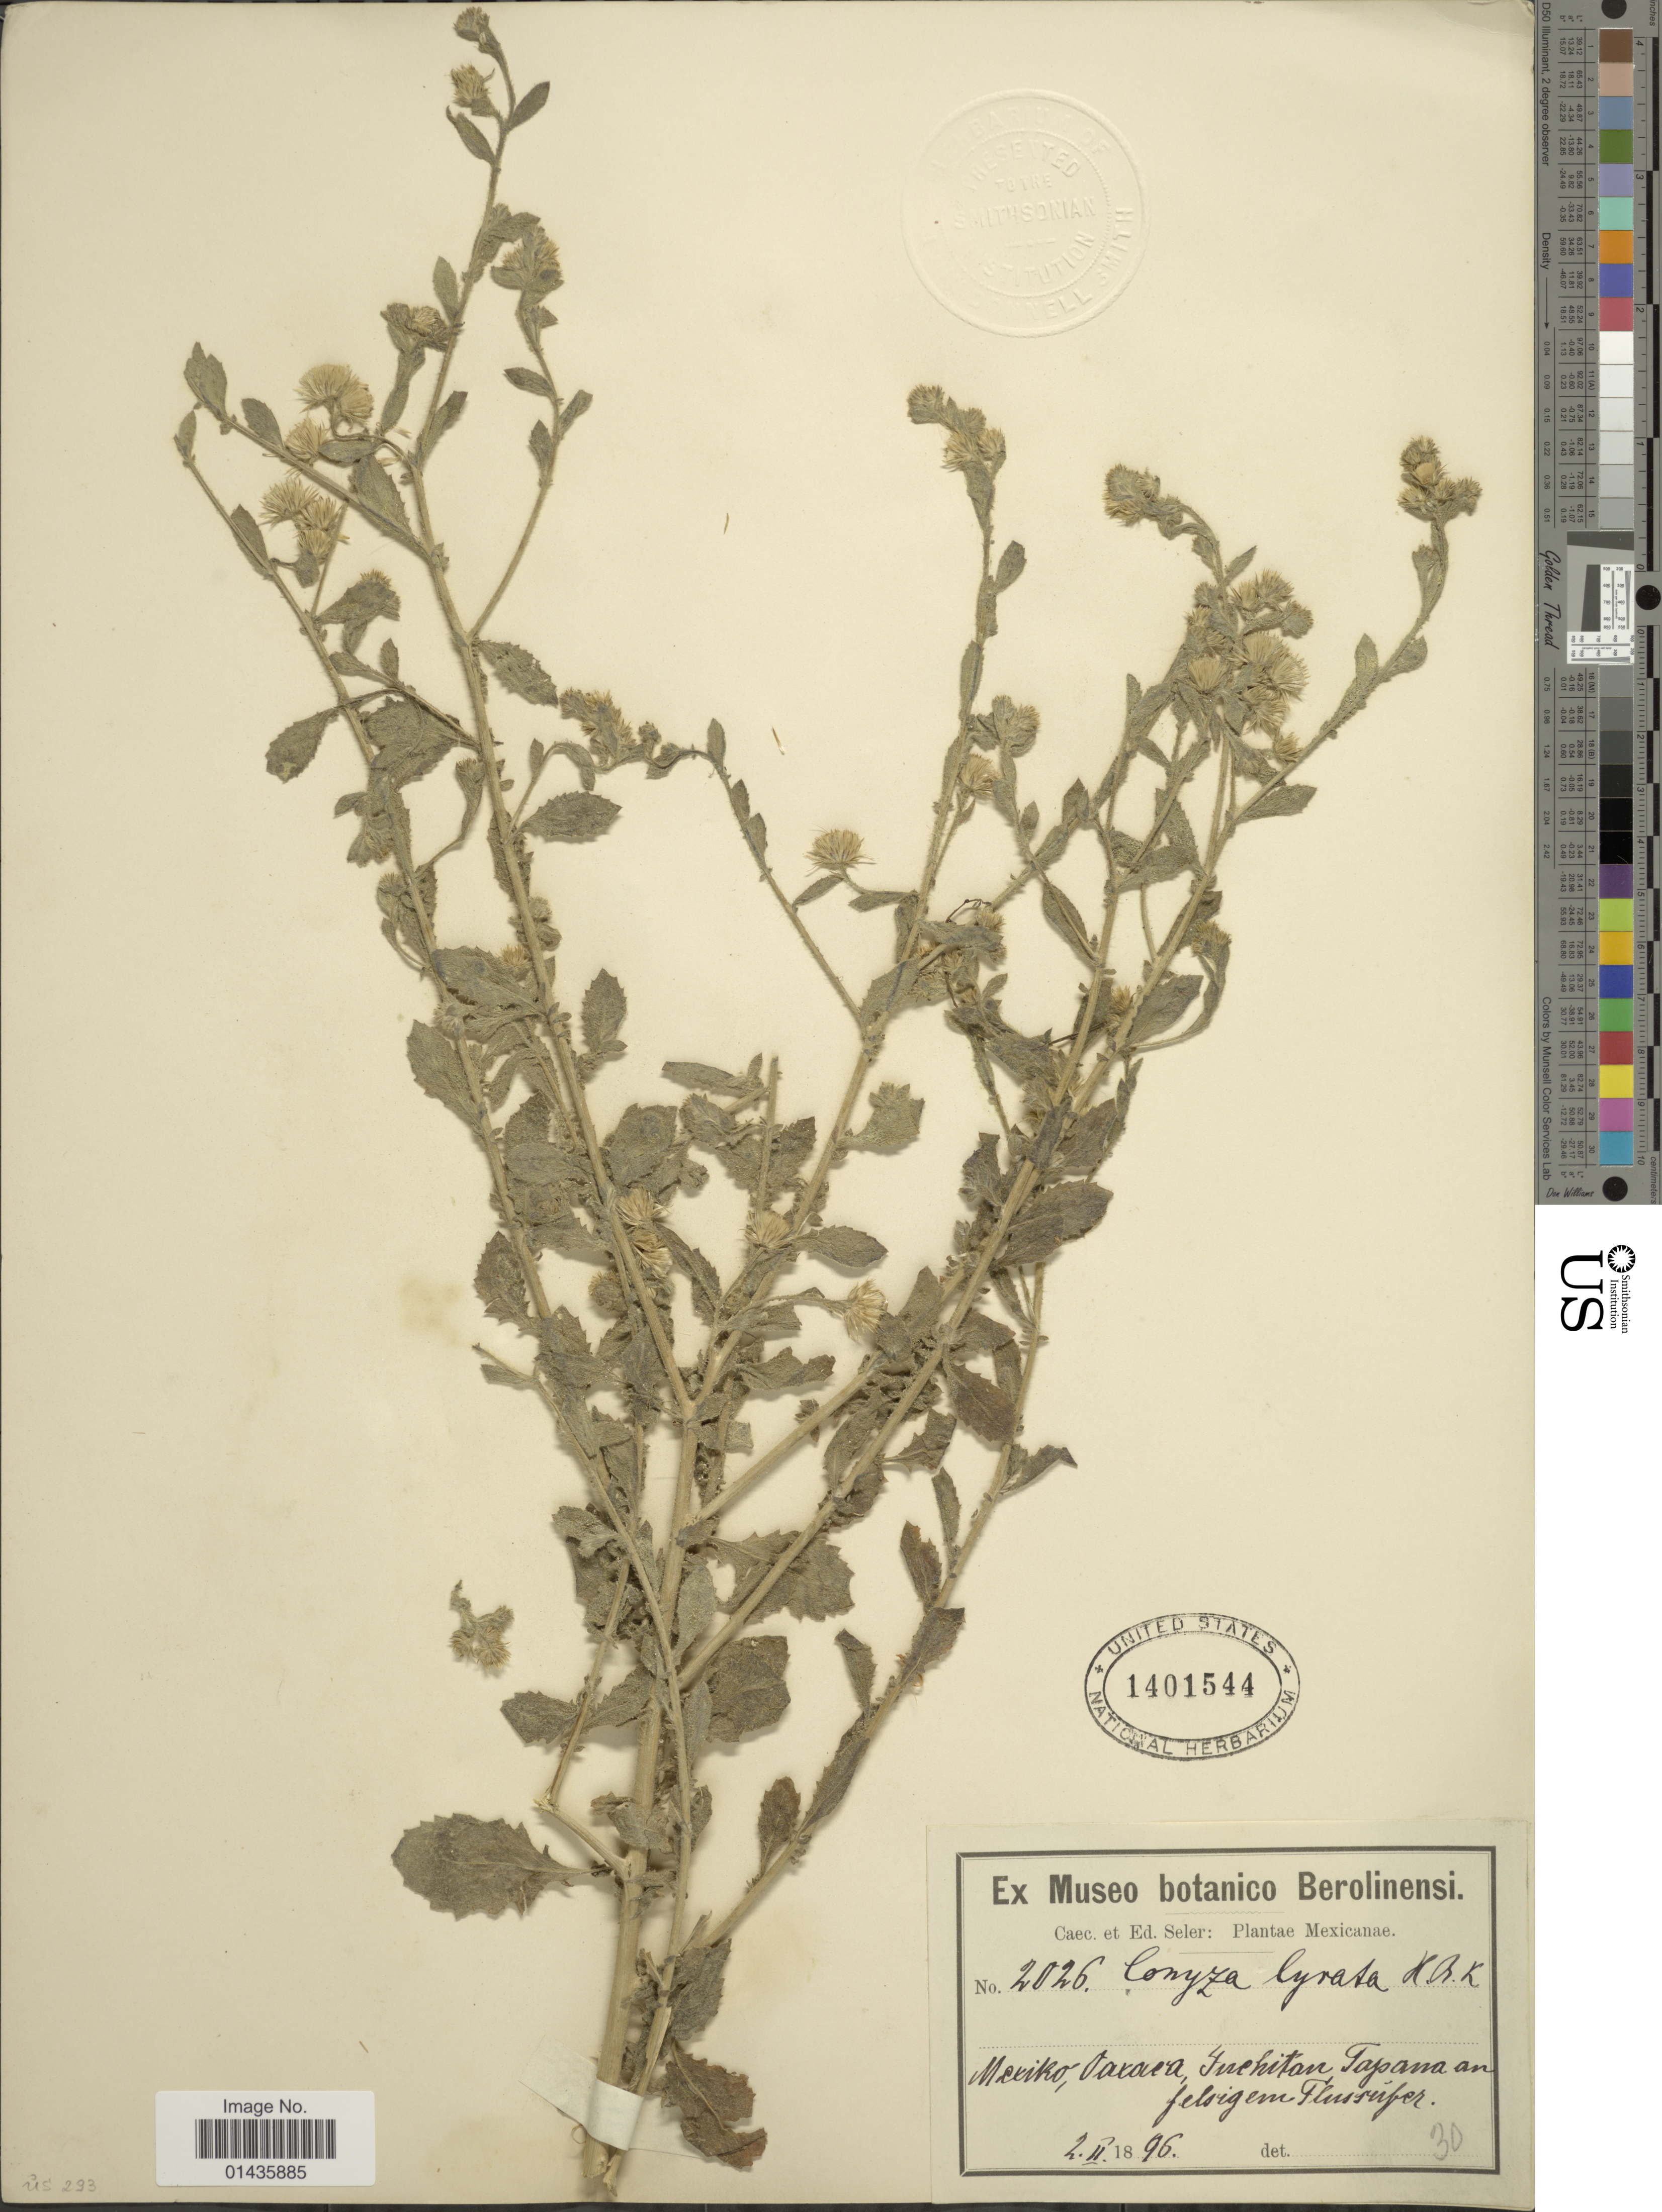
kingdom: Plantae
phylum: Tracheophyta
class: Magnoliopsida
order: Asterales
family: Asteraceae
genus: Pseudoconyza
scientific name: Pseudoconyza lyrata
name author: (Kunth) Cuatrec.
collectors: C. Seler & E. G. Seler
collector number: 2026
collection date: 1896-02-02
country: Mexico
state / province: Oaxaca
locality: Yuchitan Tapana an felsigem Flussufer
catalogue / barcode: US 1401544